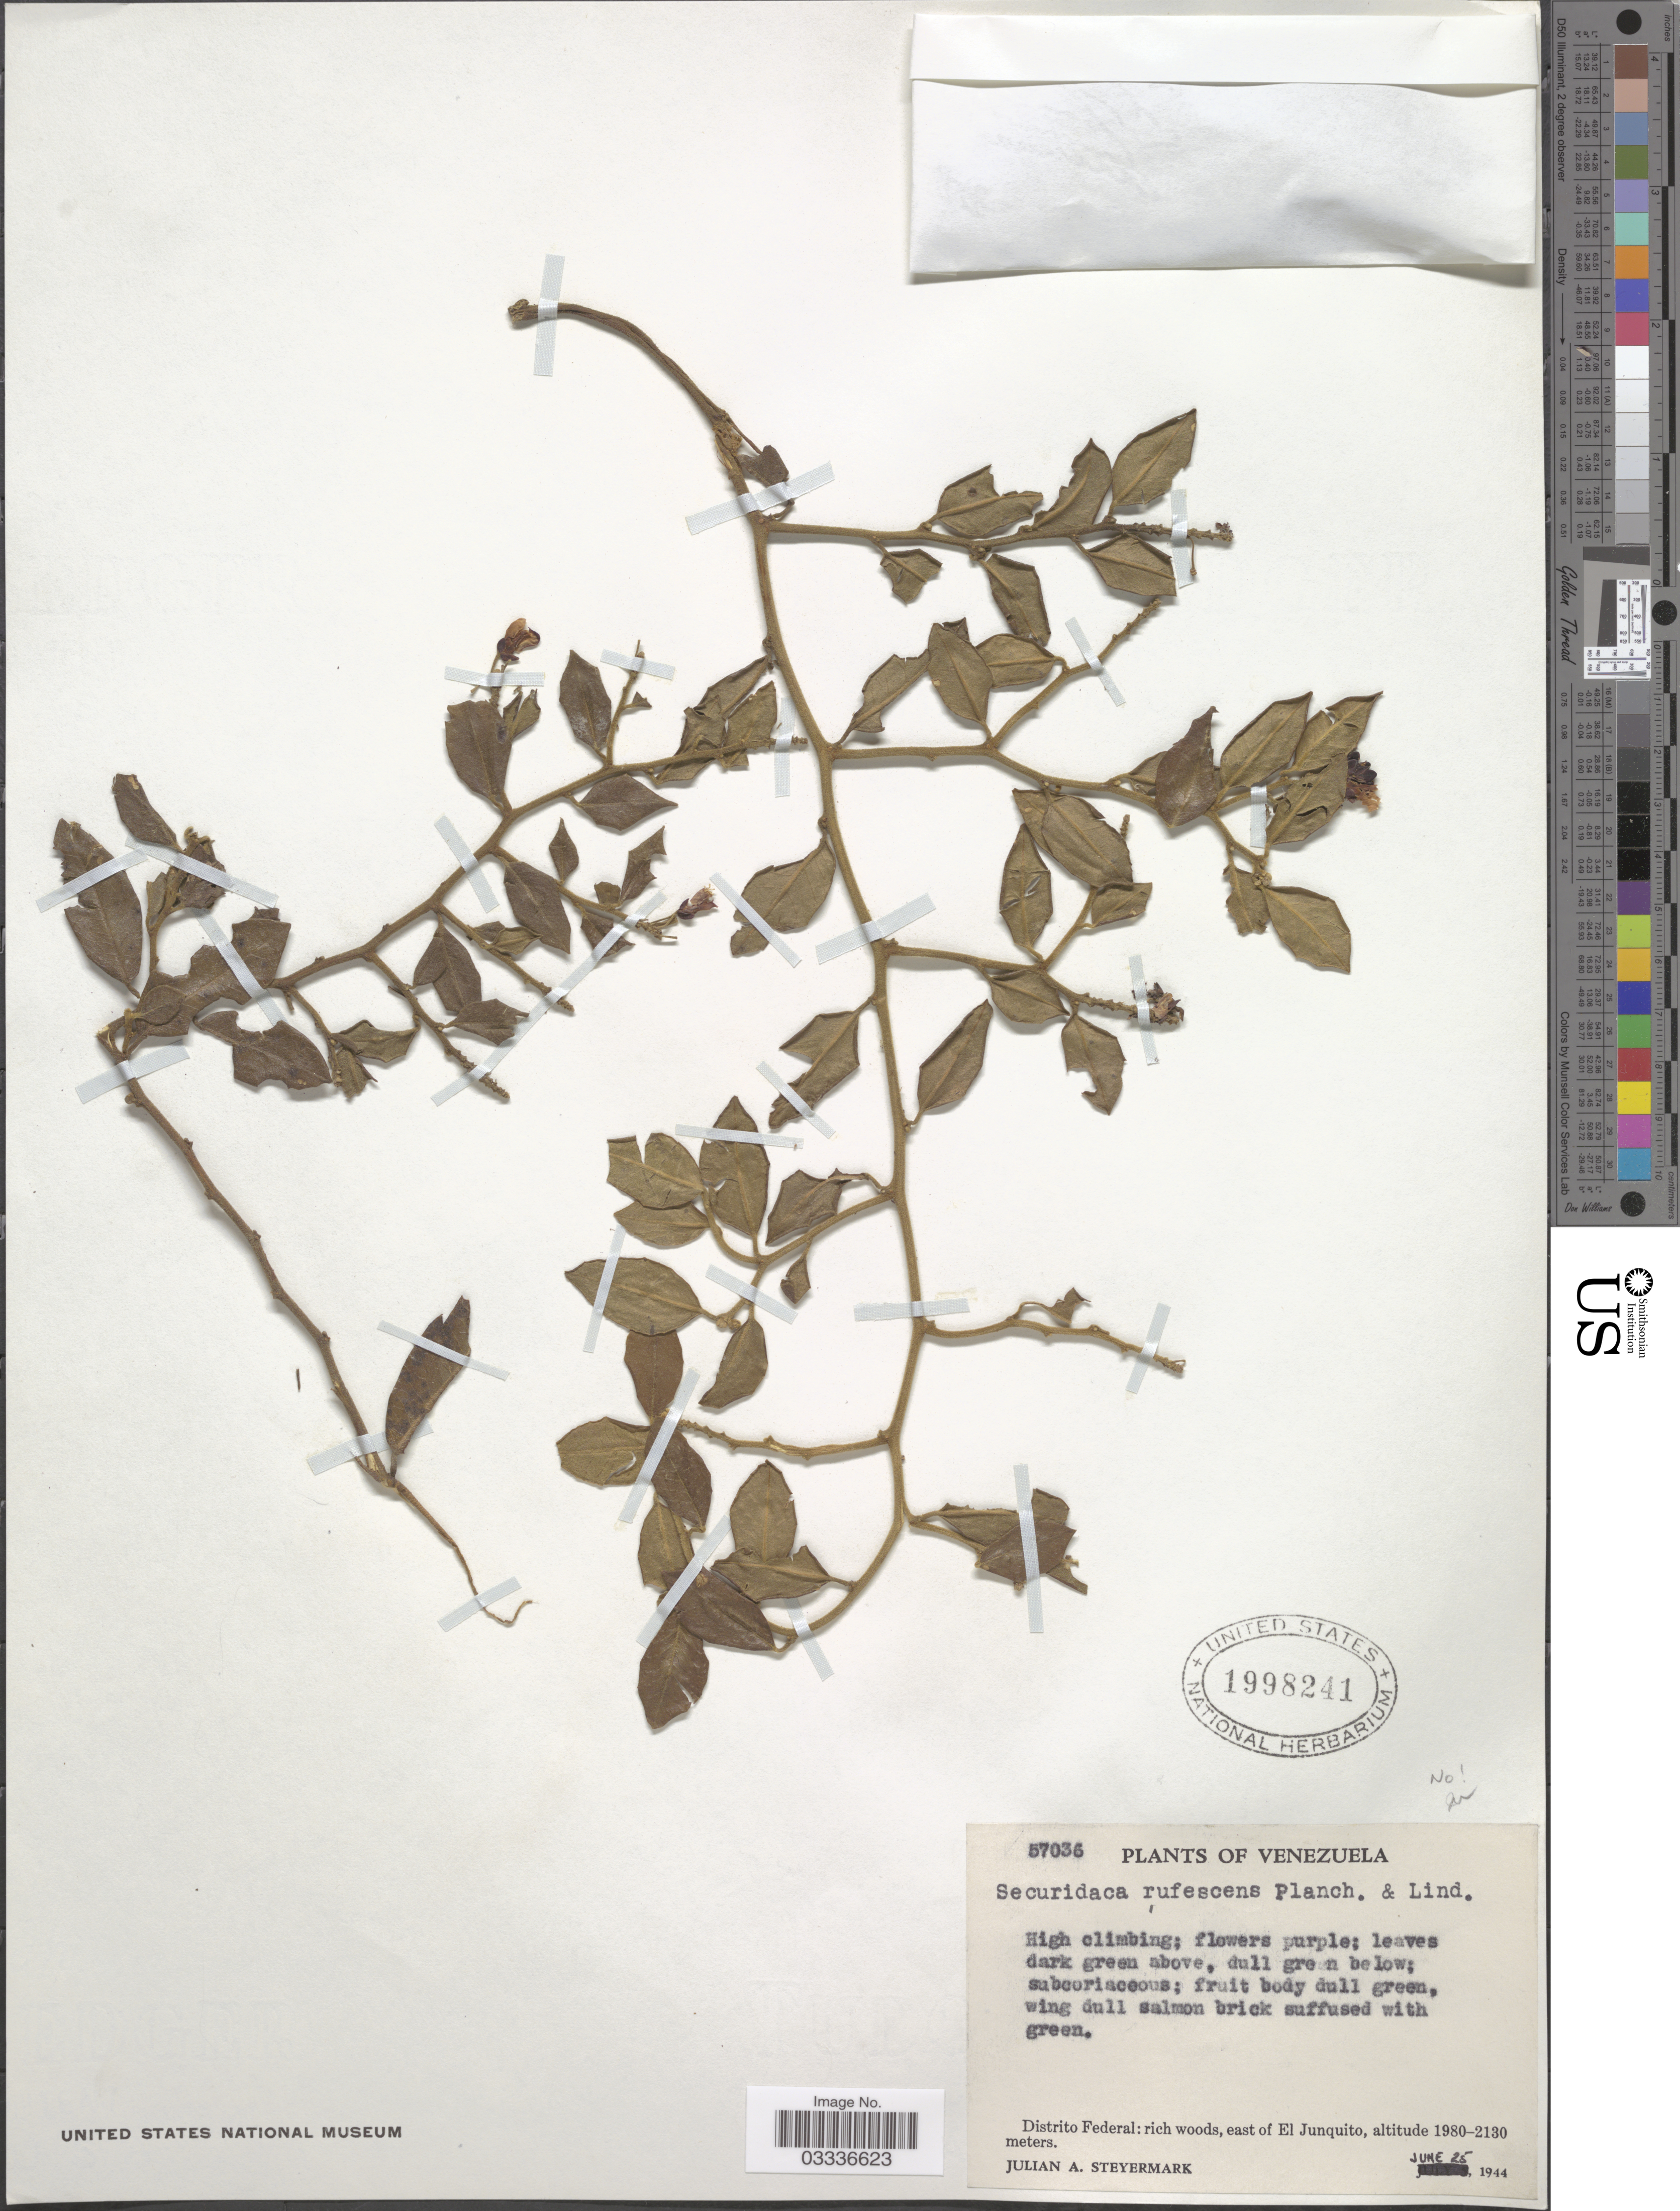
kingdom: Plantae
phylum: Tracheophyta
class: Magnoliopsida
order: Fabales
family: Polygalaceae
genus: Securidaca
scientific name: Securidaca trianae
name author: Killip & Dugand G.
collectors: J. Steyermark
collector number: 57036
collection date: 1944-06-25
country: Venezuela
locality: Distrito Federal: rich woods, east of El Junquito.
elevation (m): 1980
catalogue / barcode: US 1998241